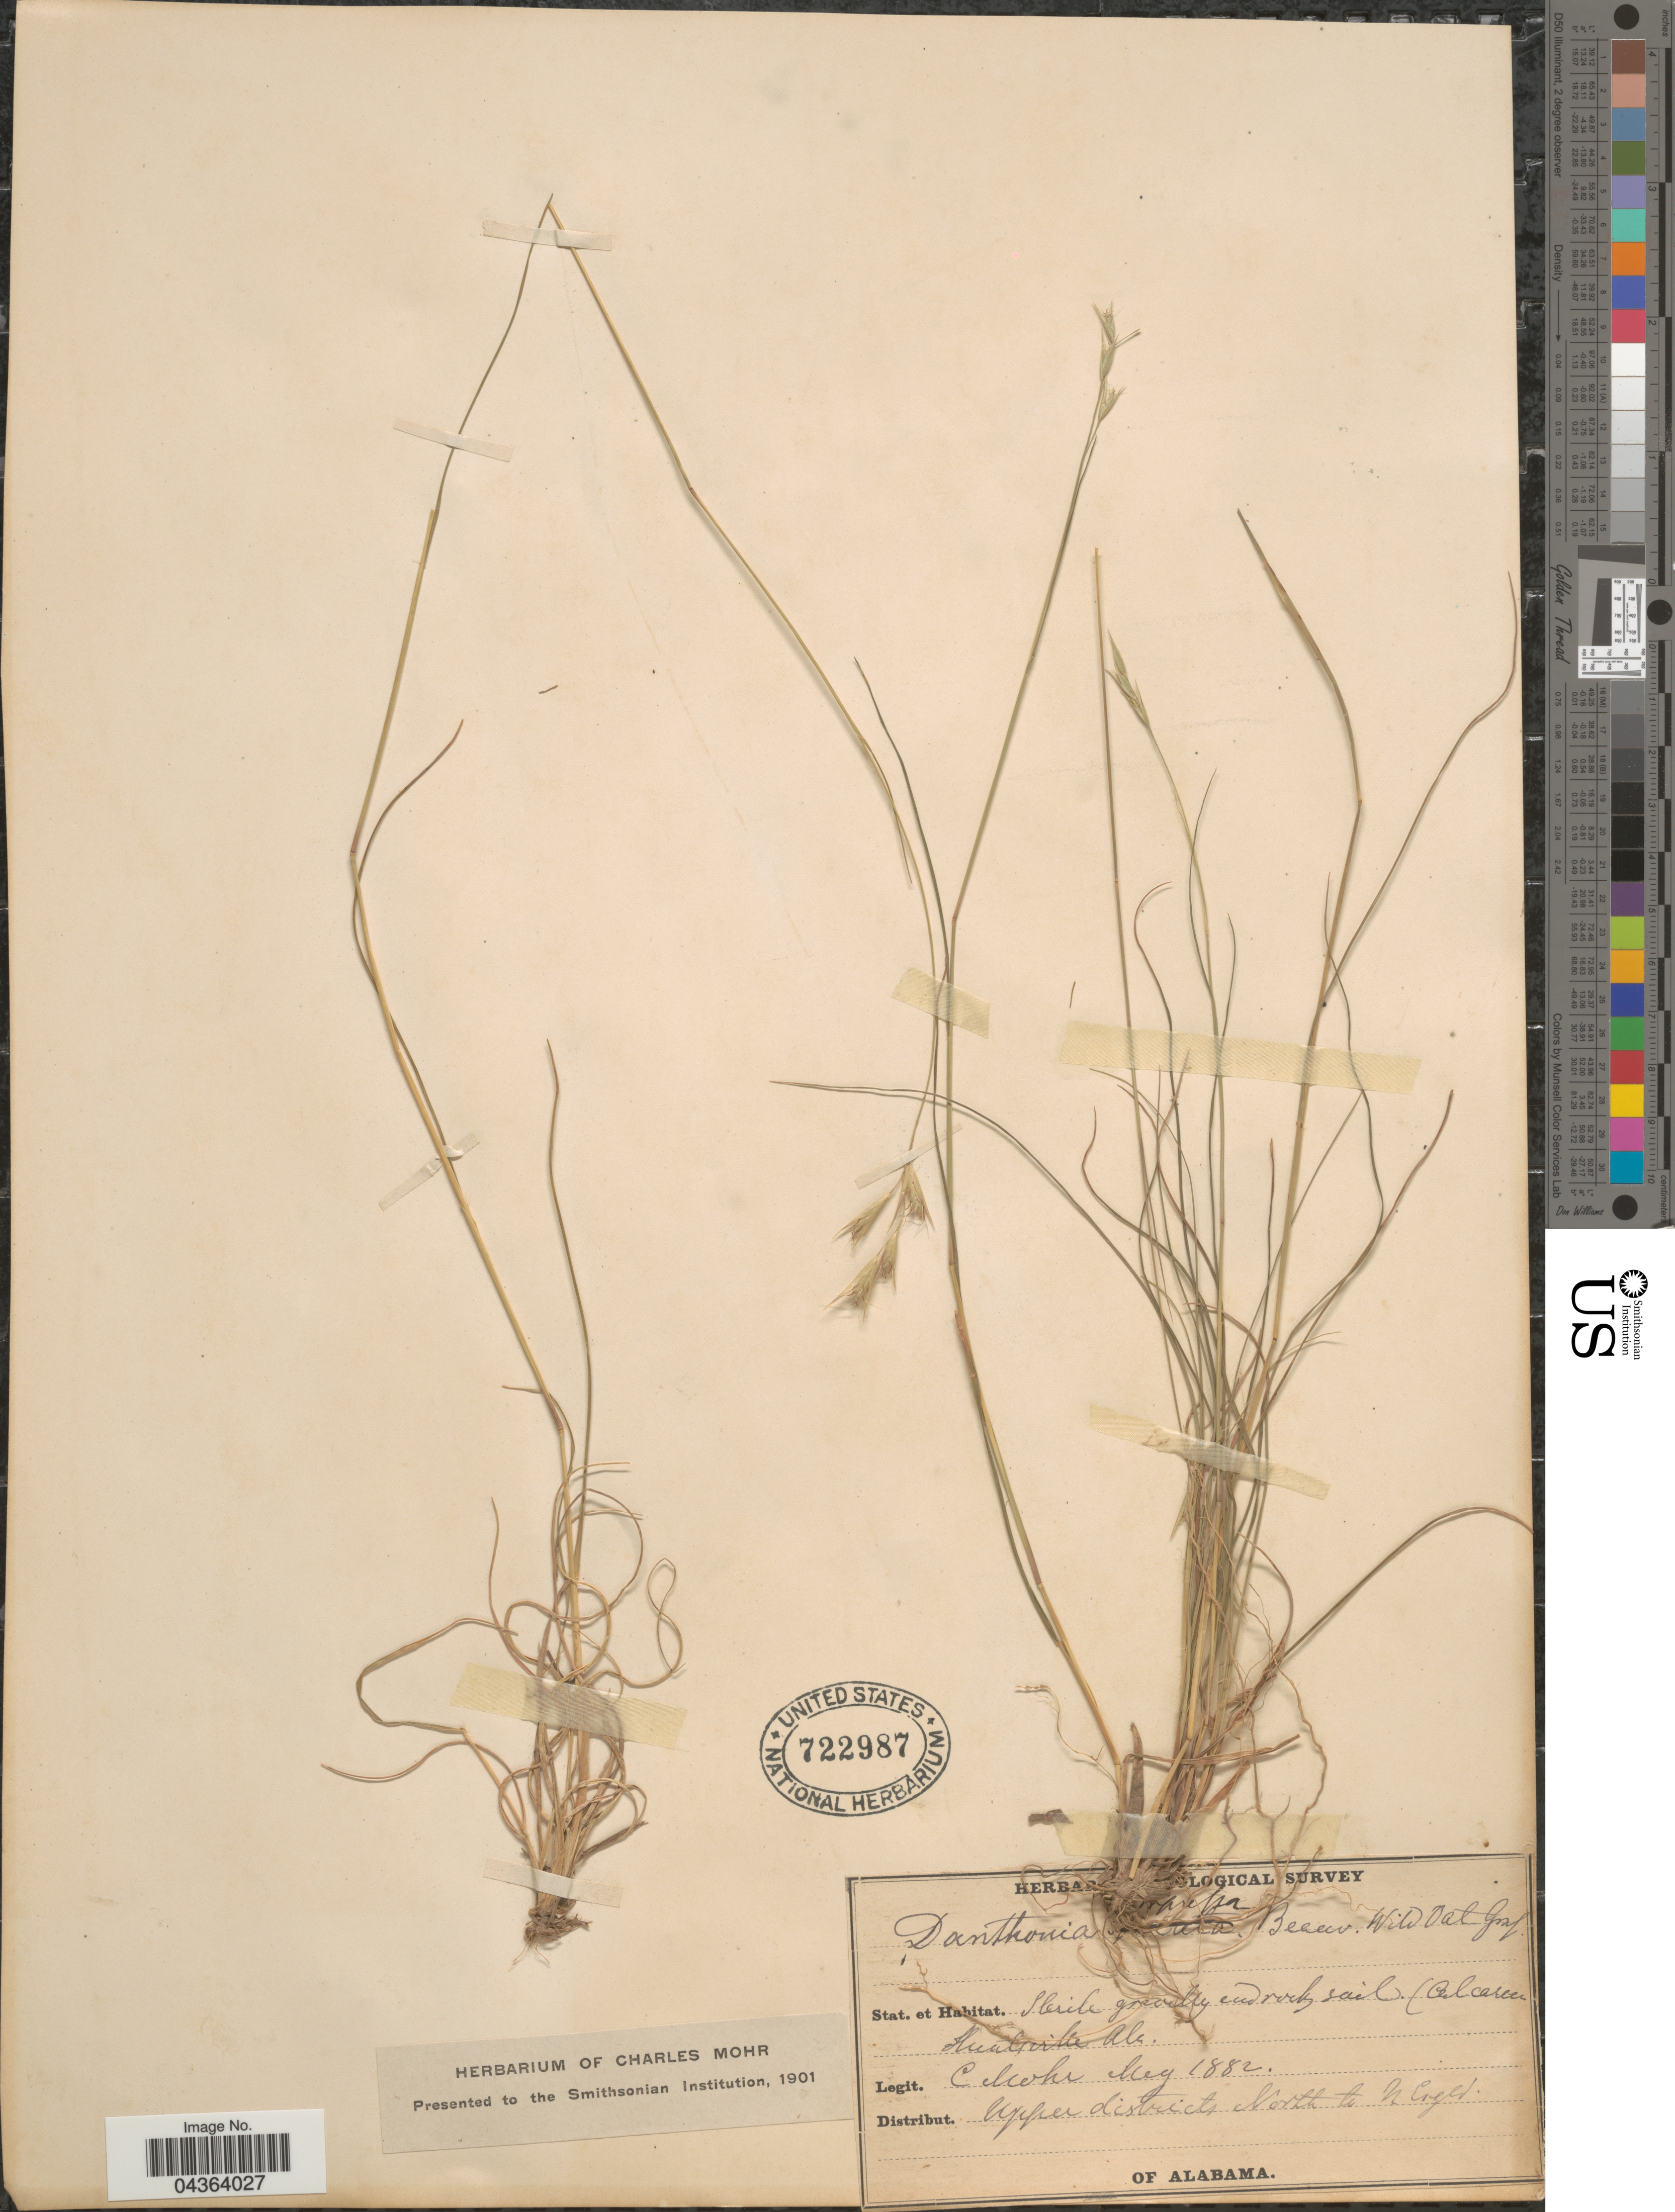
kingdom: Plantae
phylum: Tracheophyta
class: Liliopsida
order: Poales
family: Poaceae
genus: Danthonia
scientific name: Danthonia spicata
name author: (L.) P. Beauv. ex Roem. & Schult.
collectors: Mohr, C. T. (herbarium)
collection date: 1882-05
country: United States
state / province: Alabama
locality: Huntsville.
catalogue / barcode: US 722987